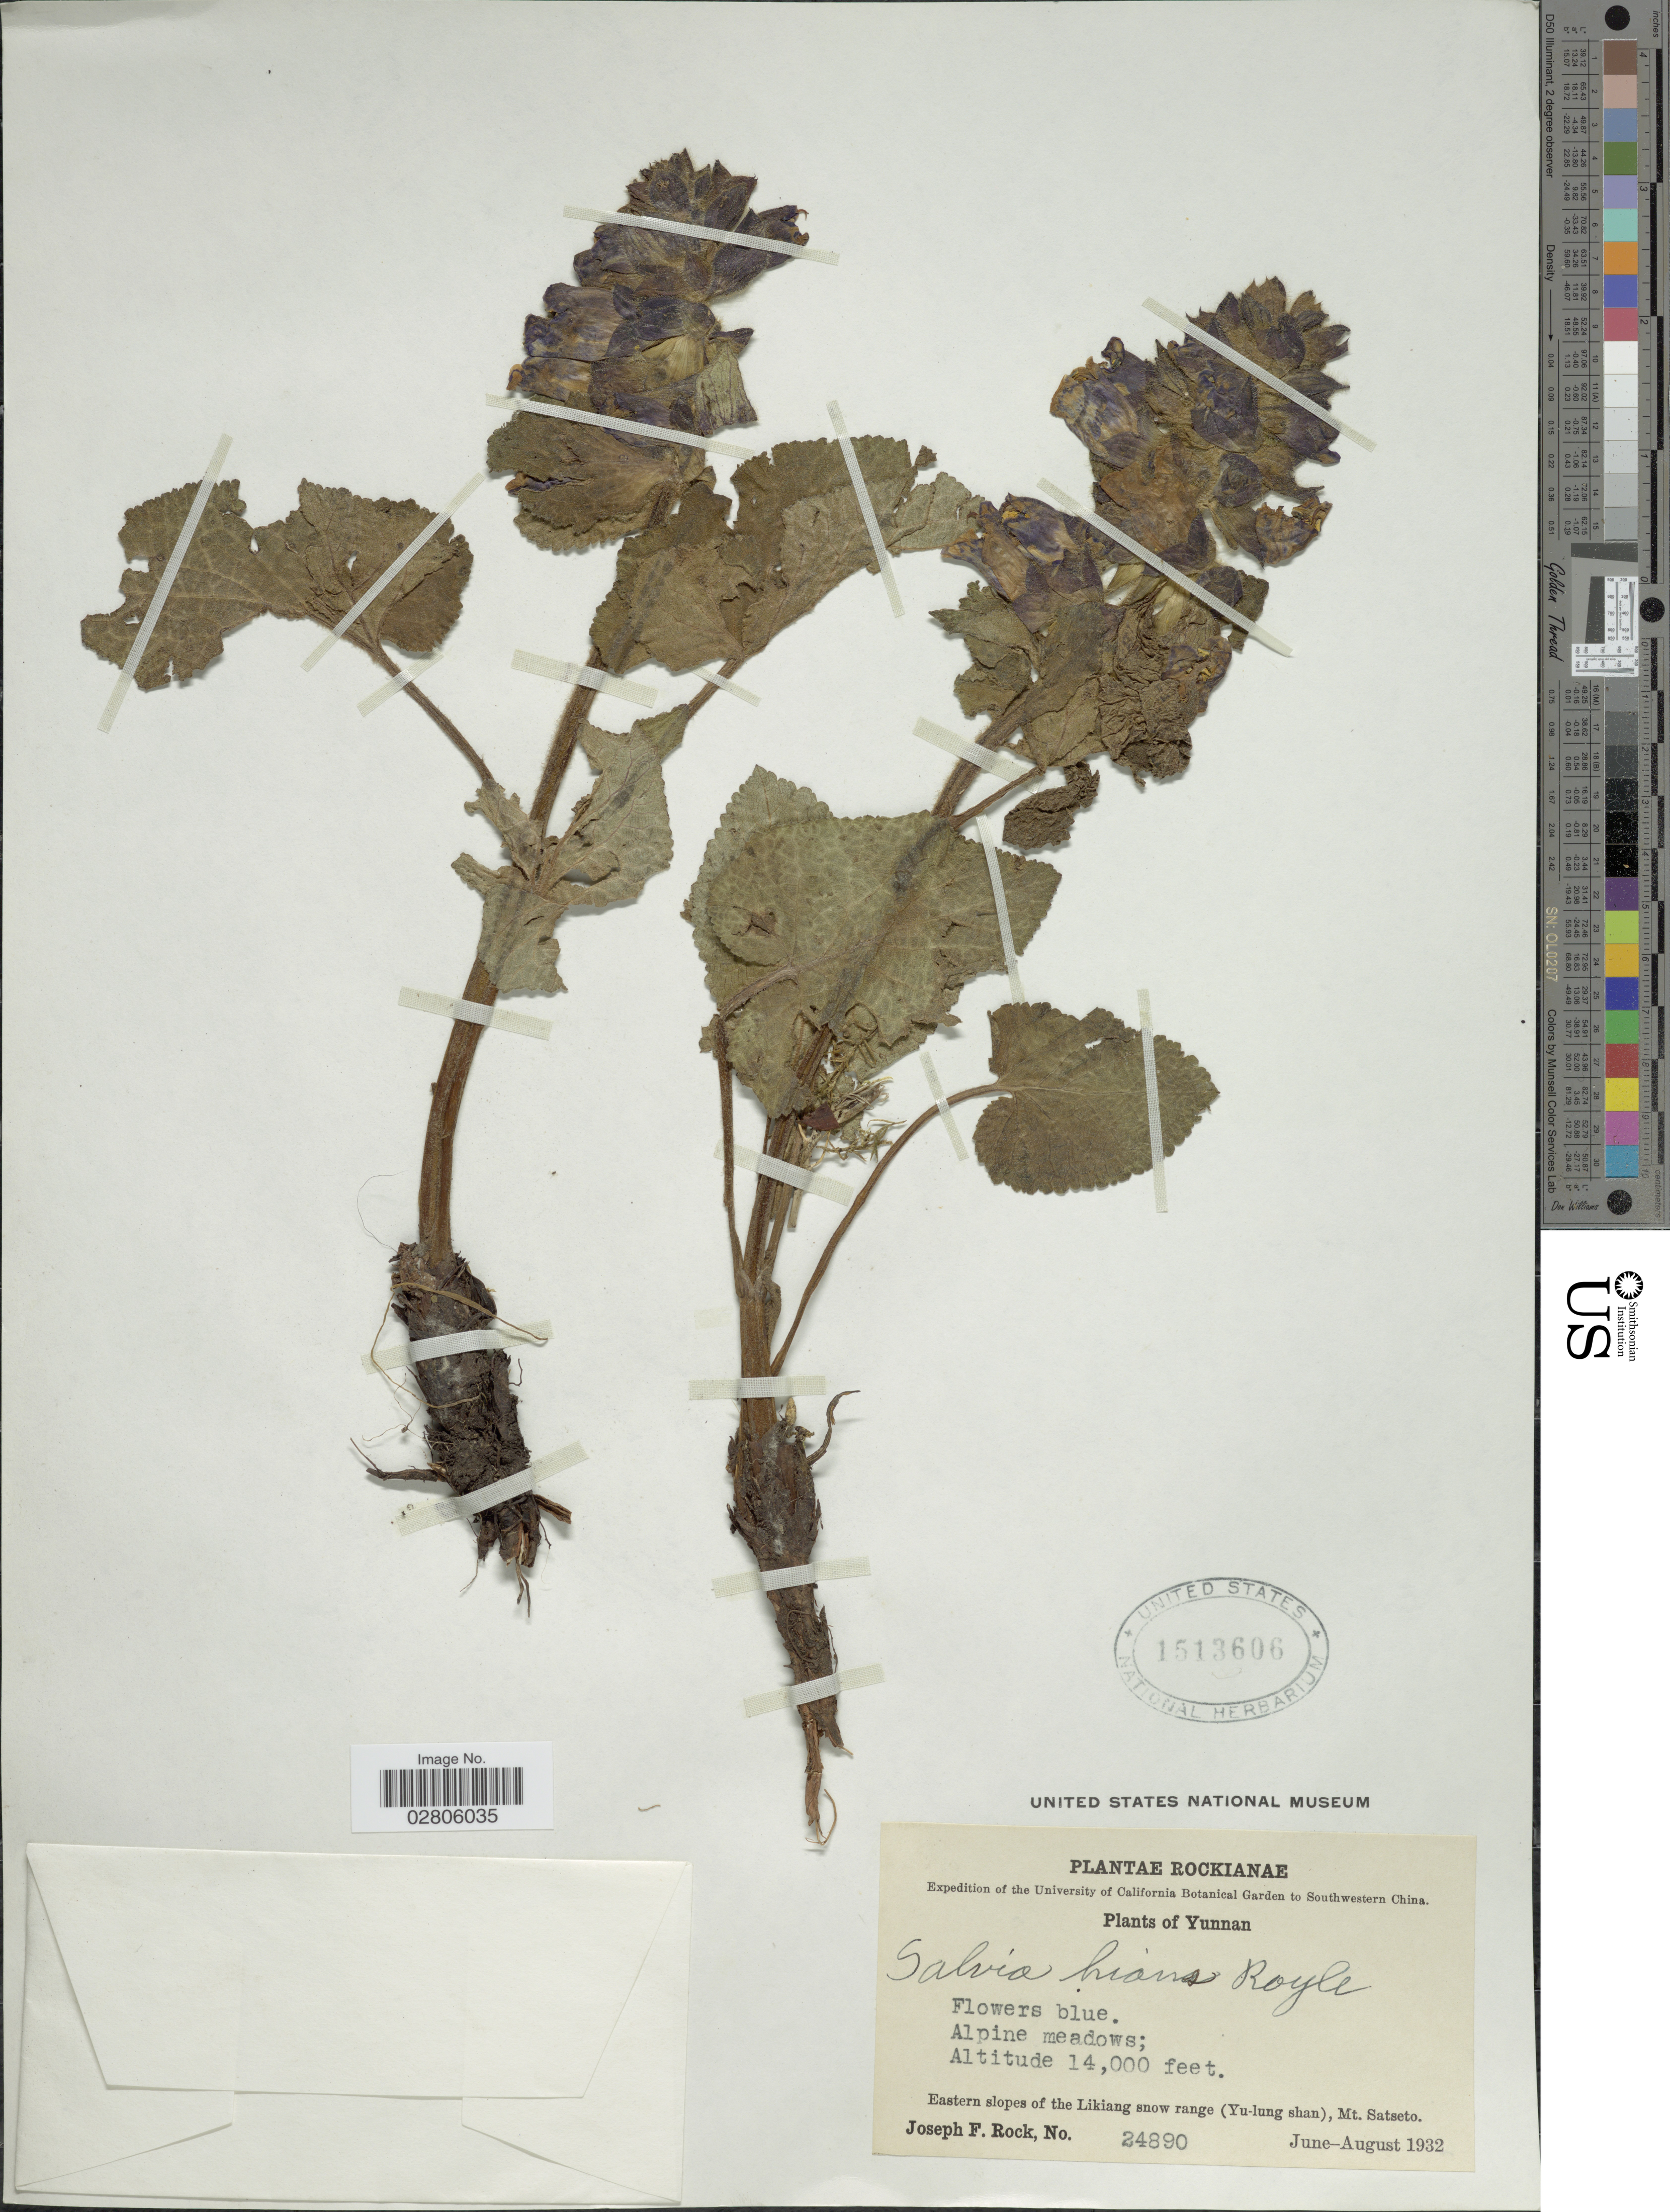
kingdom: Plantae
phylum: Tracheophyta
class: Magnoliopsida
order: Lamiales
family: Lamiaceae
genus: Salvia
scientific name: Salvia hians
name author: Royle ex Benth.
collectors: J. F. Rock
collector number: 24890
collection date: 1932-06/1932-08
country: China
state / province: Yunnan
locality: Southwestern China, Eastern slopes of the Likiang snow range (Yu-lung shan), Mt. Satseto.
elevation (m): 4267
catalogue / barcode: US 1513606